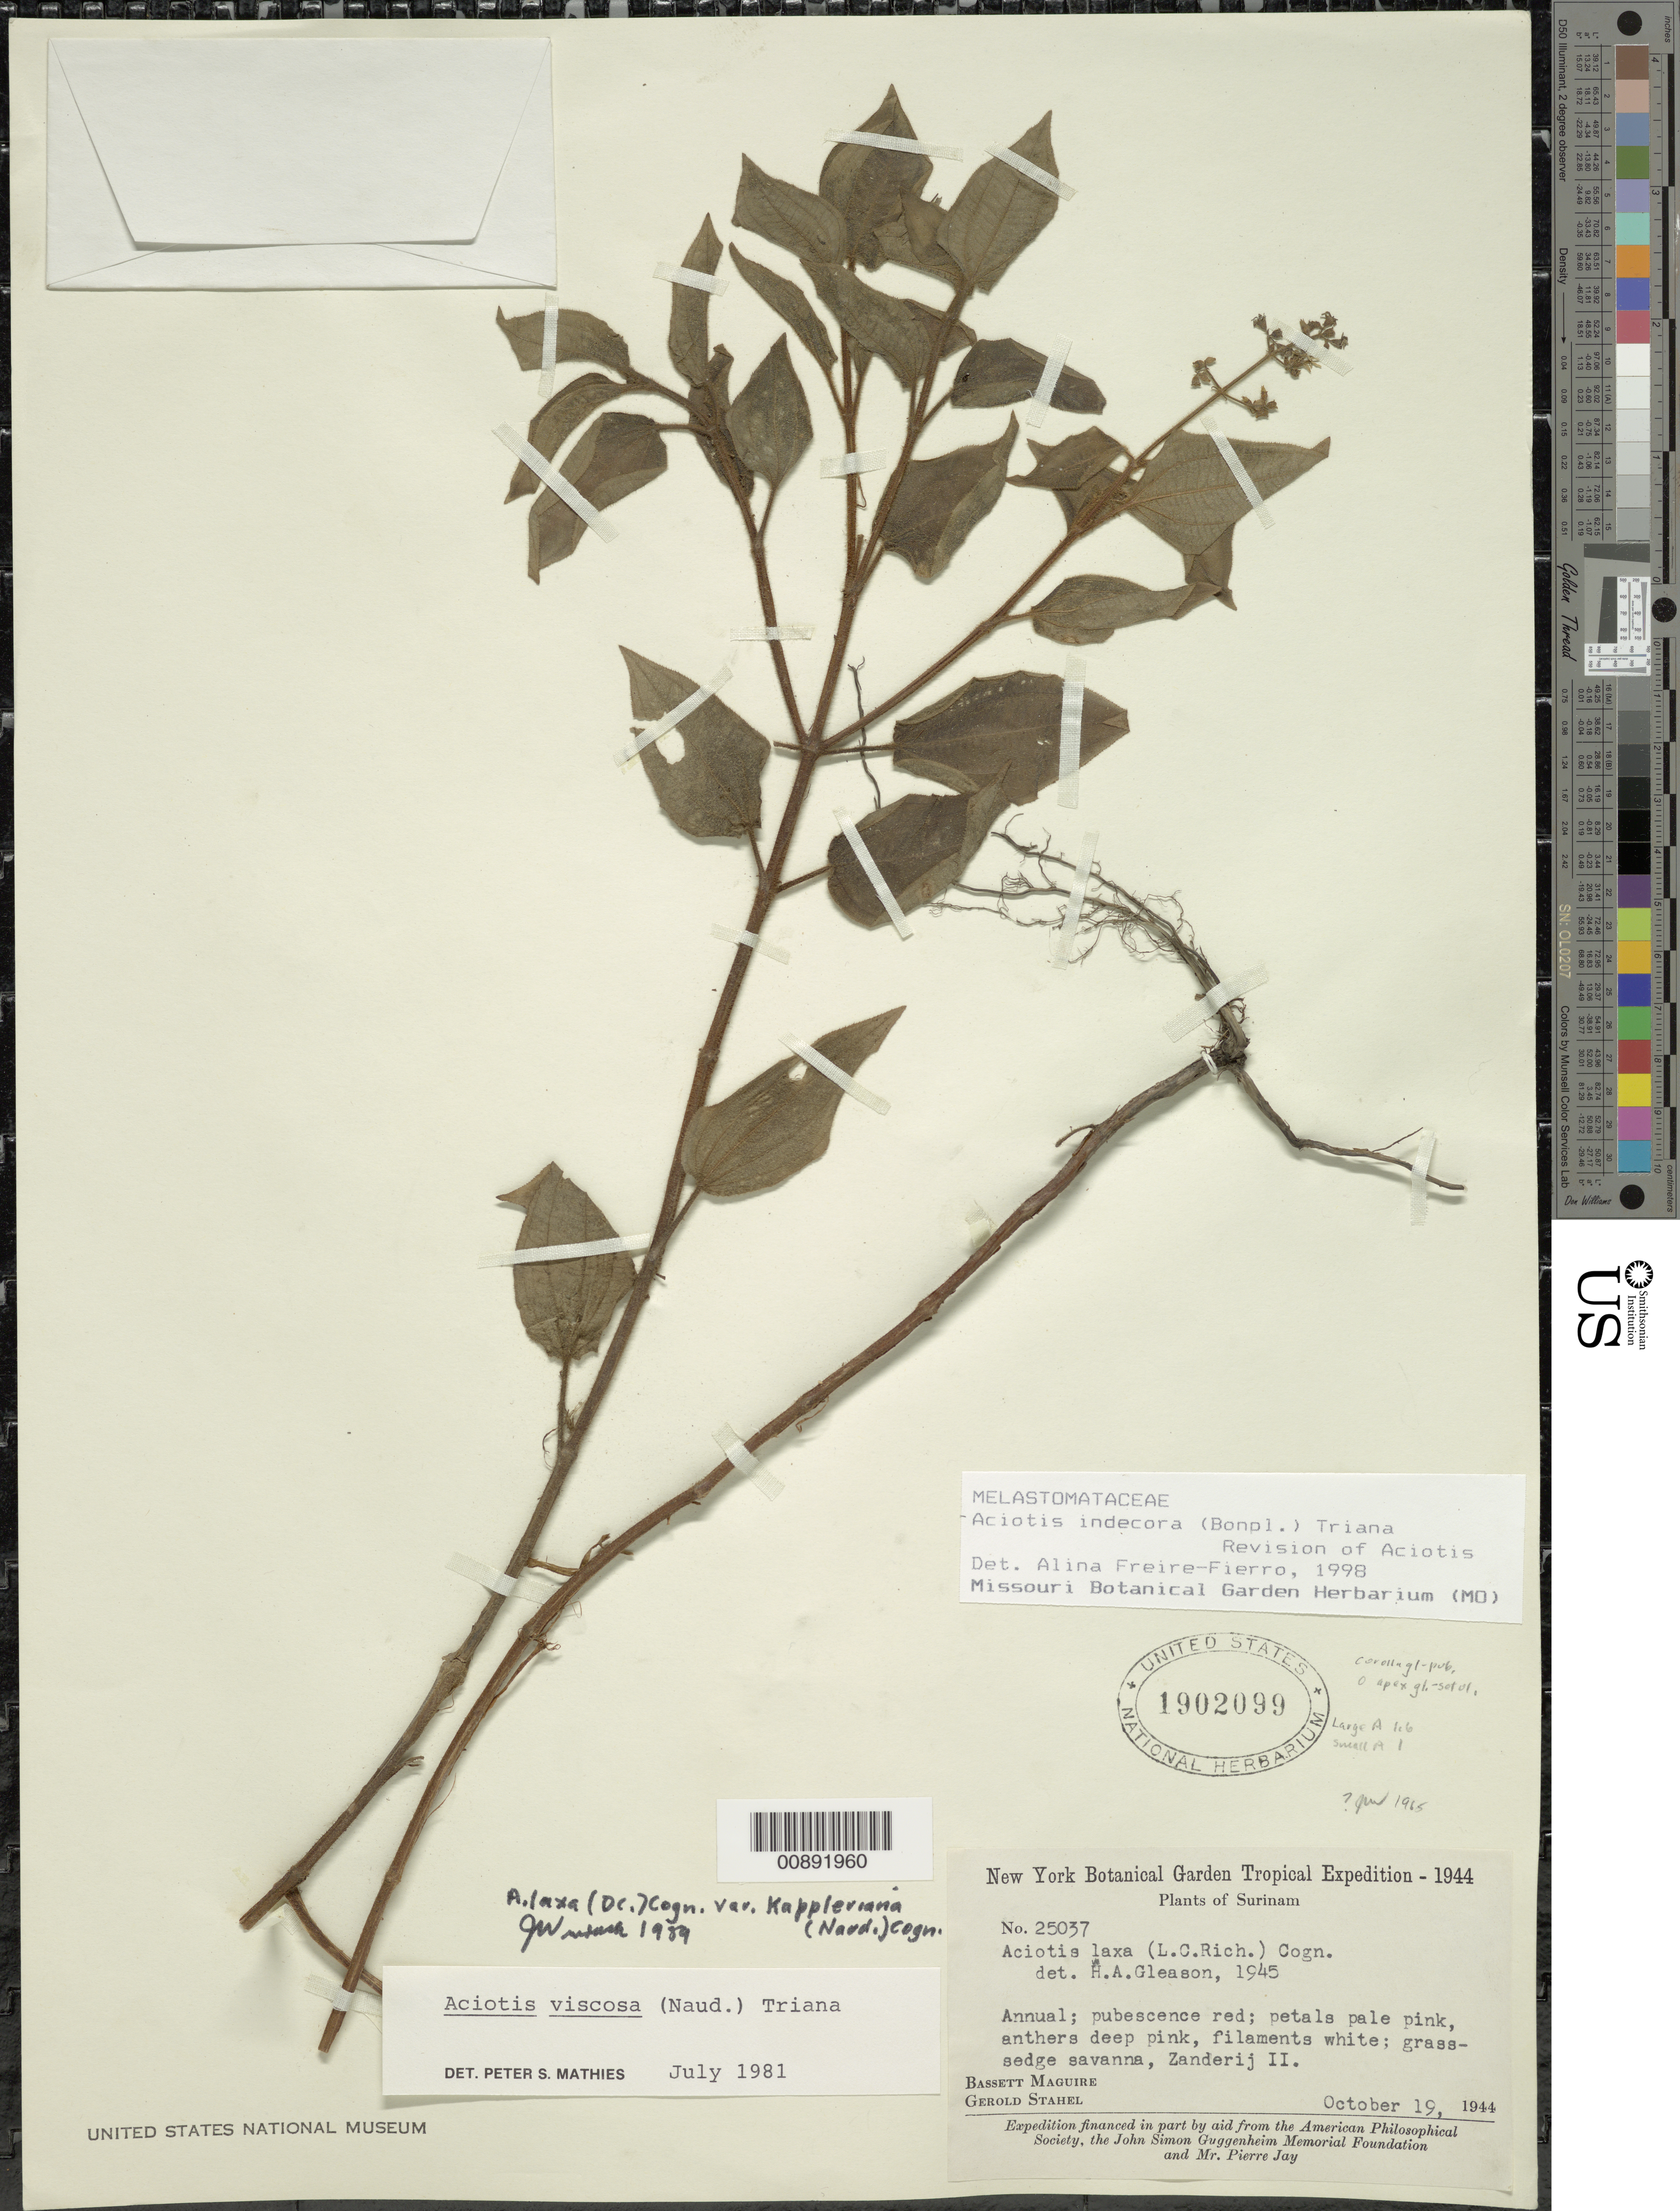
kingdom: Plantae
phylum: Tracheophyta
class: Magnoliopsida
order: Myrtales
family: Melastomataceae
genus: Aciotis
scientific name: Aciotis indecora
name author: (Bonpl.) Triana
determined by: Freire-Fierro, A.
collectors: B. Maguire & G. Stahel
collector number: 25037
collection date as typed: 19-Oct-44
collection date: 1944-10-19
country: Suriname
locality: Zanderij I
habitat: Grass-sedge savanna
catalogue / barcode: US 1902099